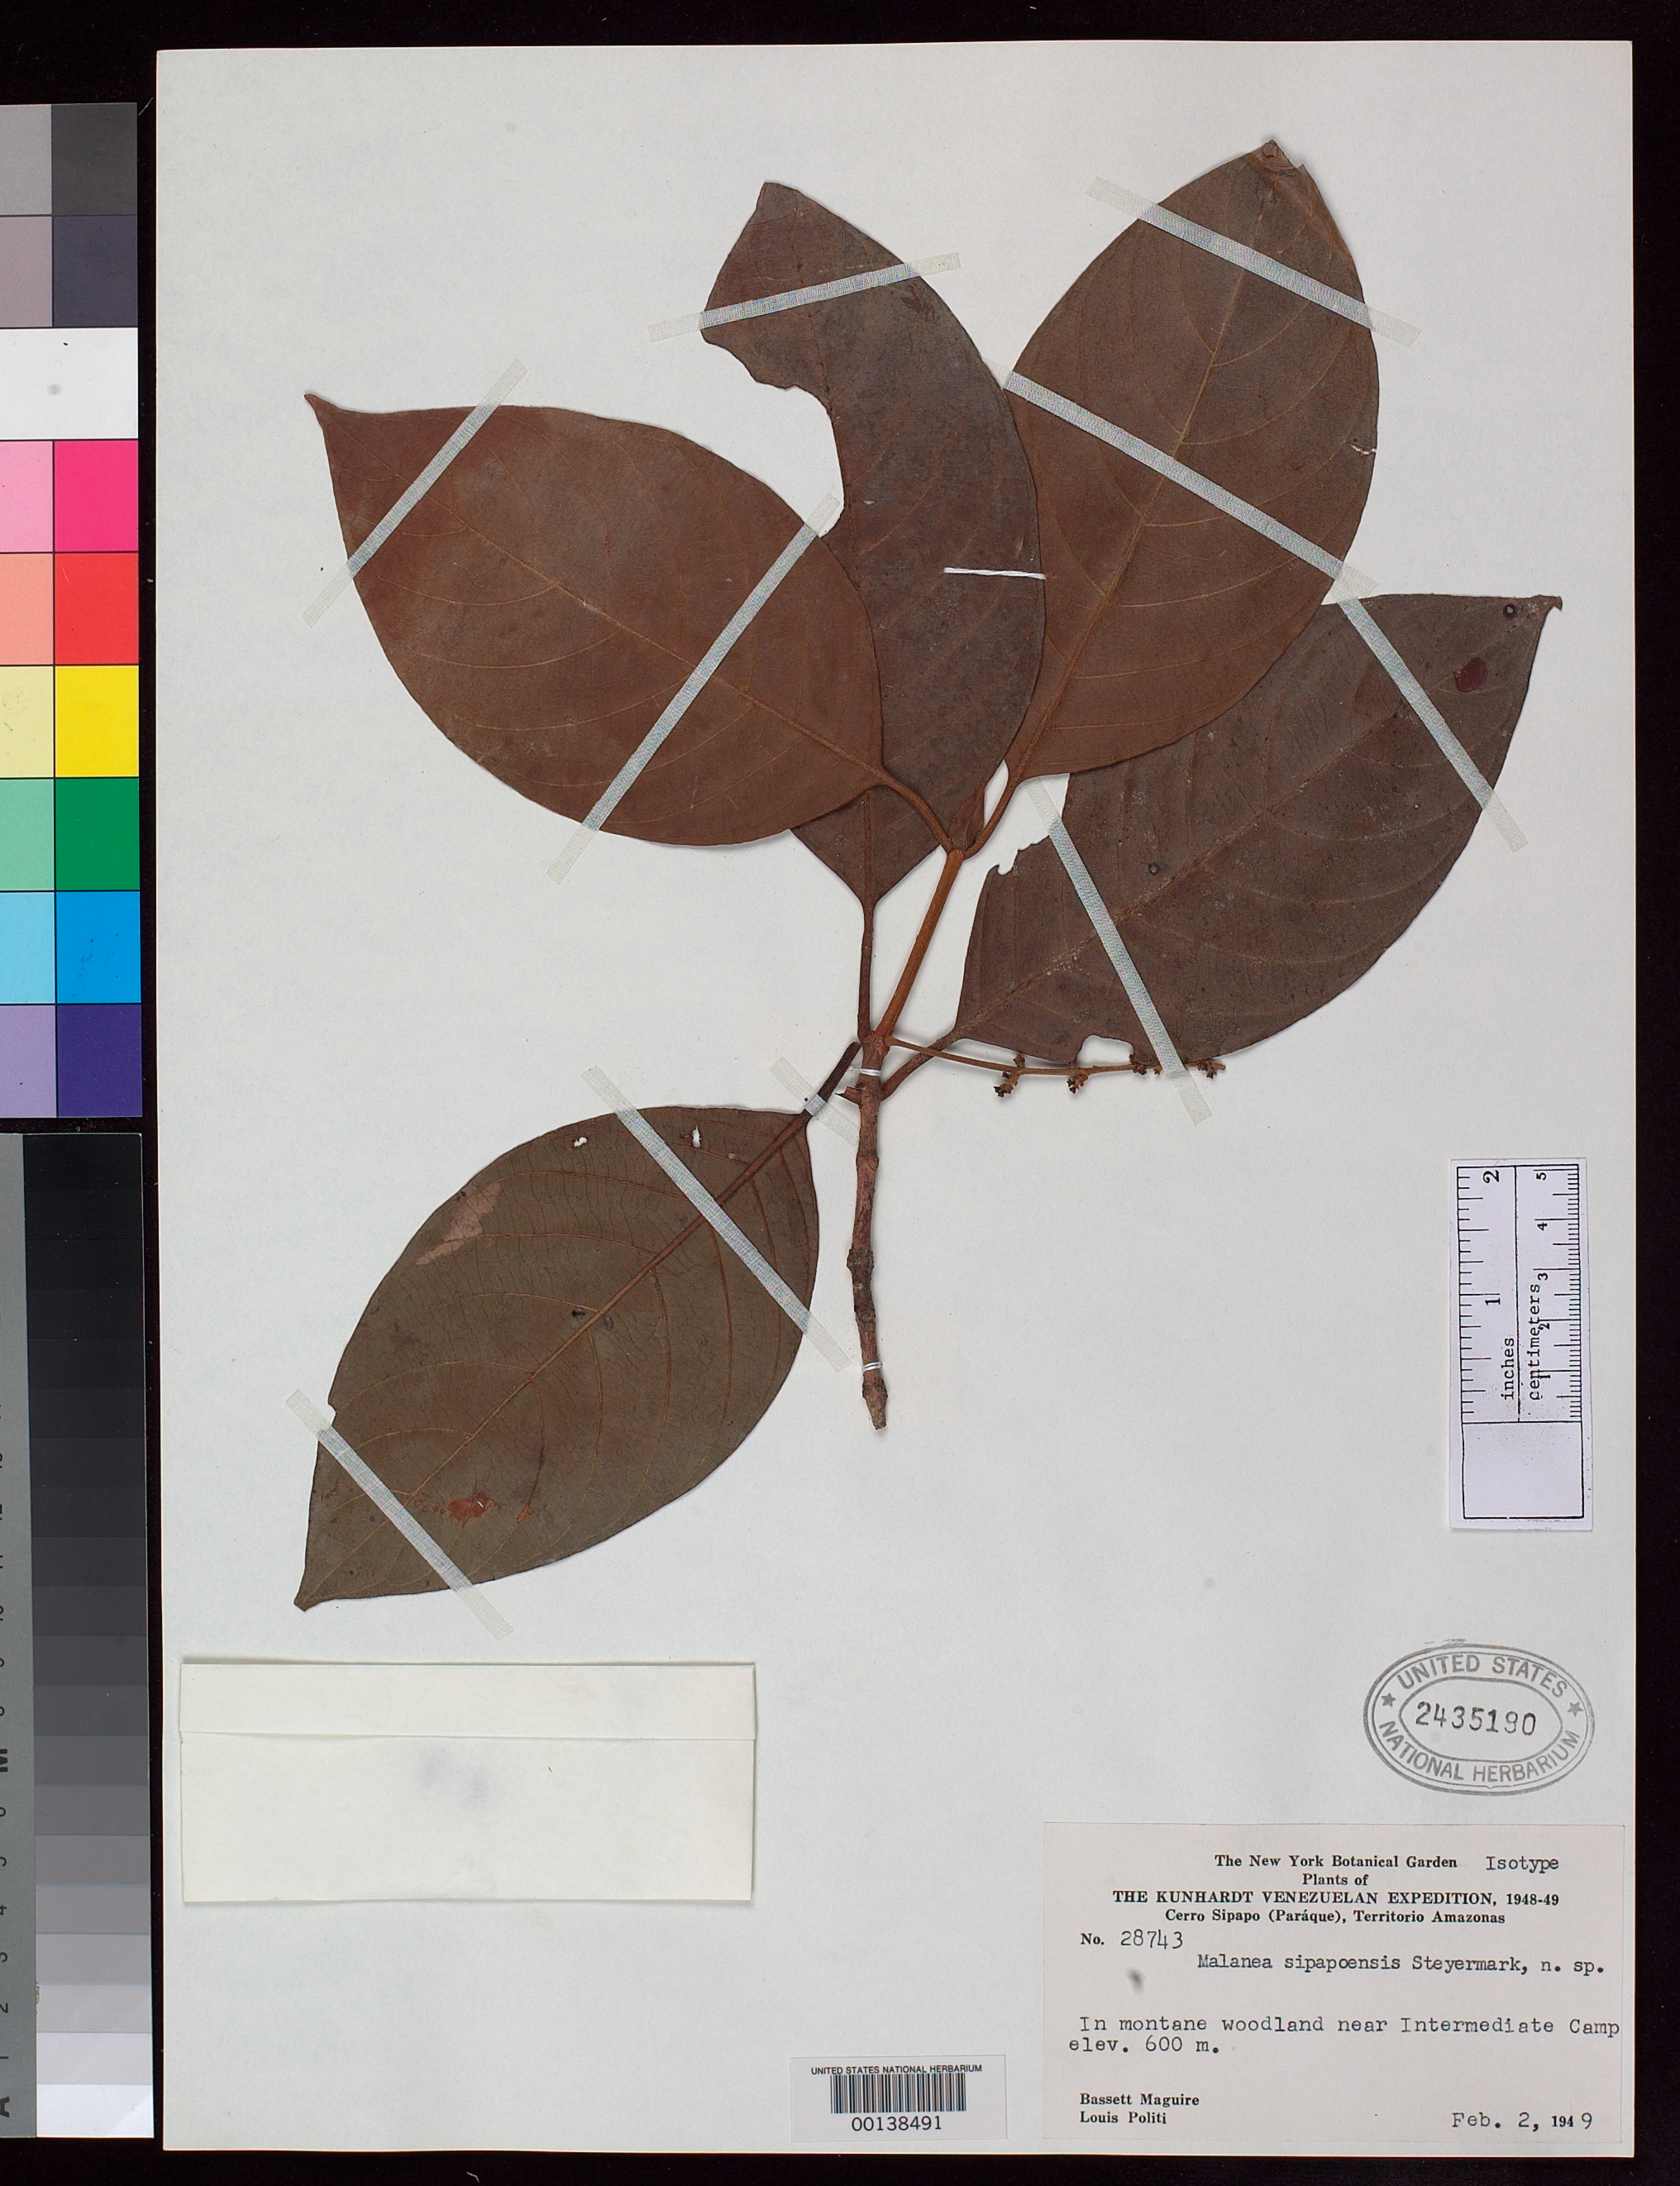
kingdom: Plantae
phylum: Tracheophyta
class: Magnoliopsida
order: Gentianales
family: Rubiaceae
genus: Malanea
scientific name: Malanea sipapoensis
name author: Steyerm.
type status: Isotype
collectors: B. Maguire & L. Politi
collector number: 28743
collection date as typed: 02 Feb 1949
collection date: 1949-02-02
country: Venezuela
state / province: Amazonas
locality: Cerro Sipapo.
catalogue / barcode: US 2435190